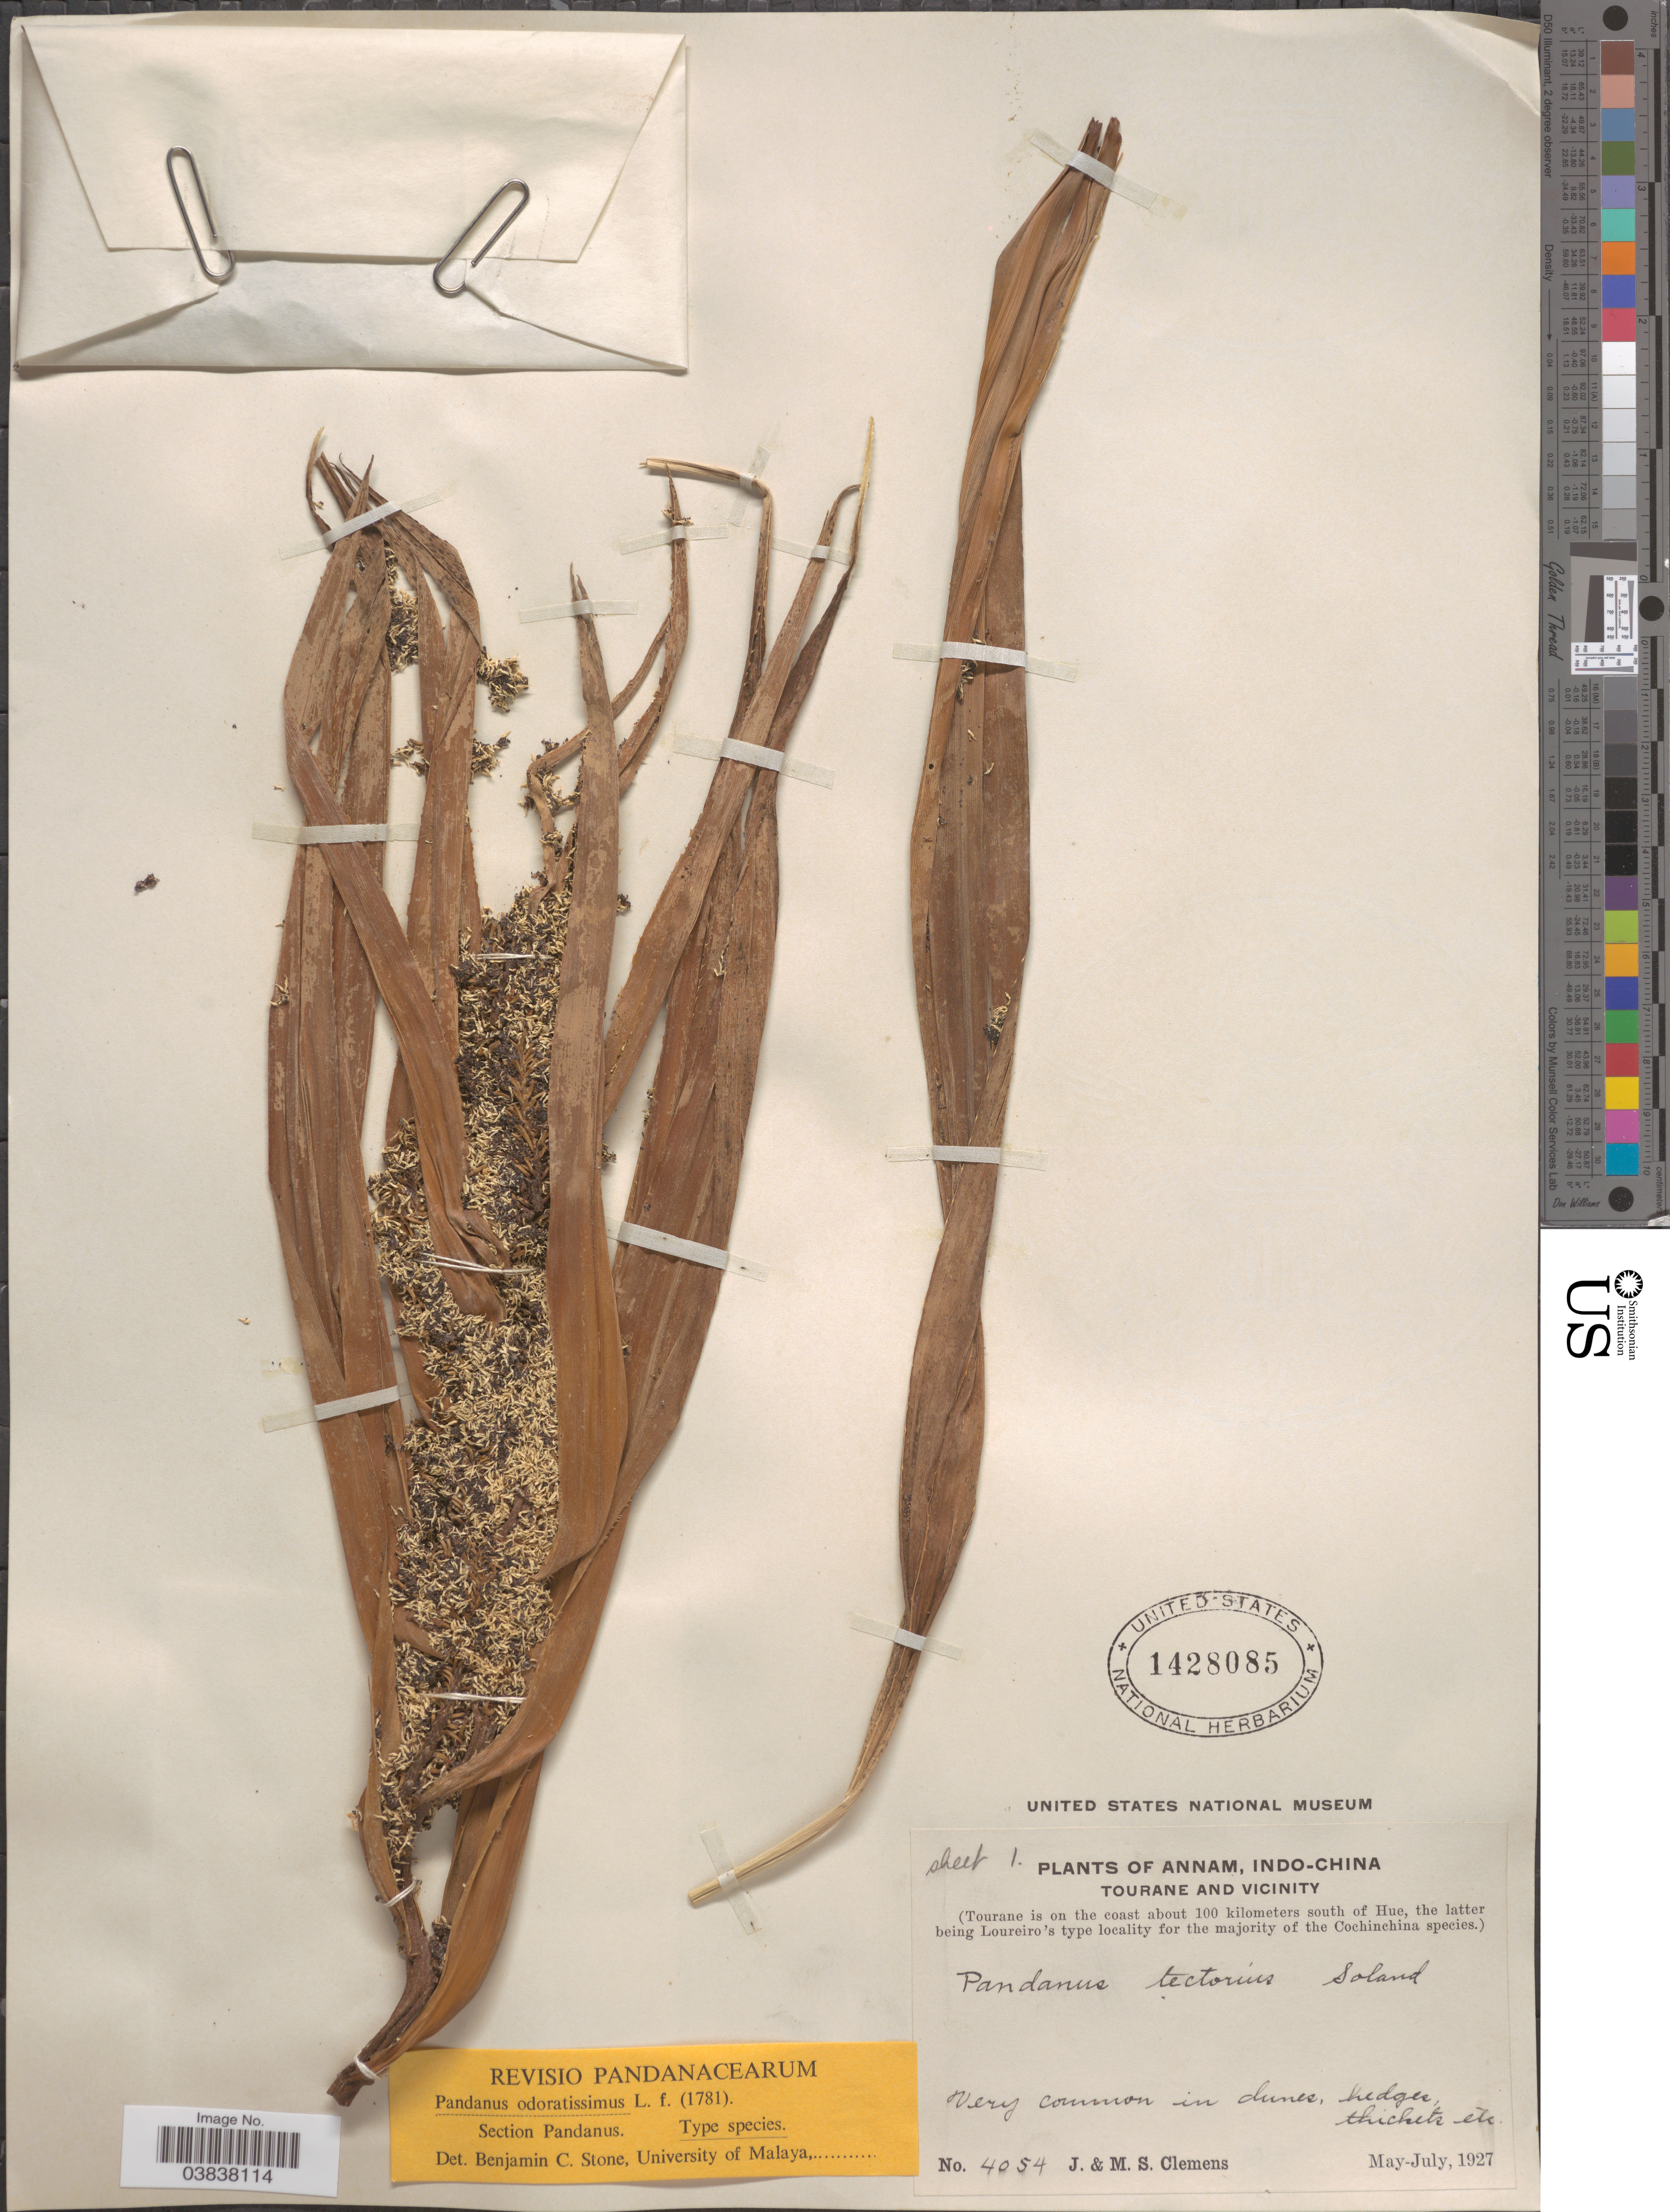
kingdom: Plantae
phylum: Tracheophyta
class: Liliopsida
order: Pandanales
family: Pandanaceae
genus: Pandanus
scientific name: Pandanus odoratissimus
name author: L. f.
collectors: J. Clemens & M. S. Clemens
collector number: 4054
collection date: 1927-05/1927-07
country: Vietnam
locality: Annam, Indo-China. Tourane and Vicinity. (Tourane is on the coast about 100 kilometers south of Hue). Thickets.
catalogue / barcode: US 1428085